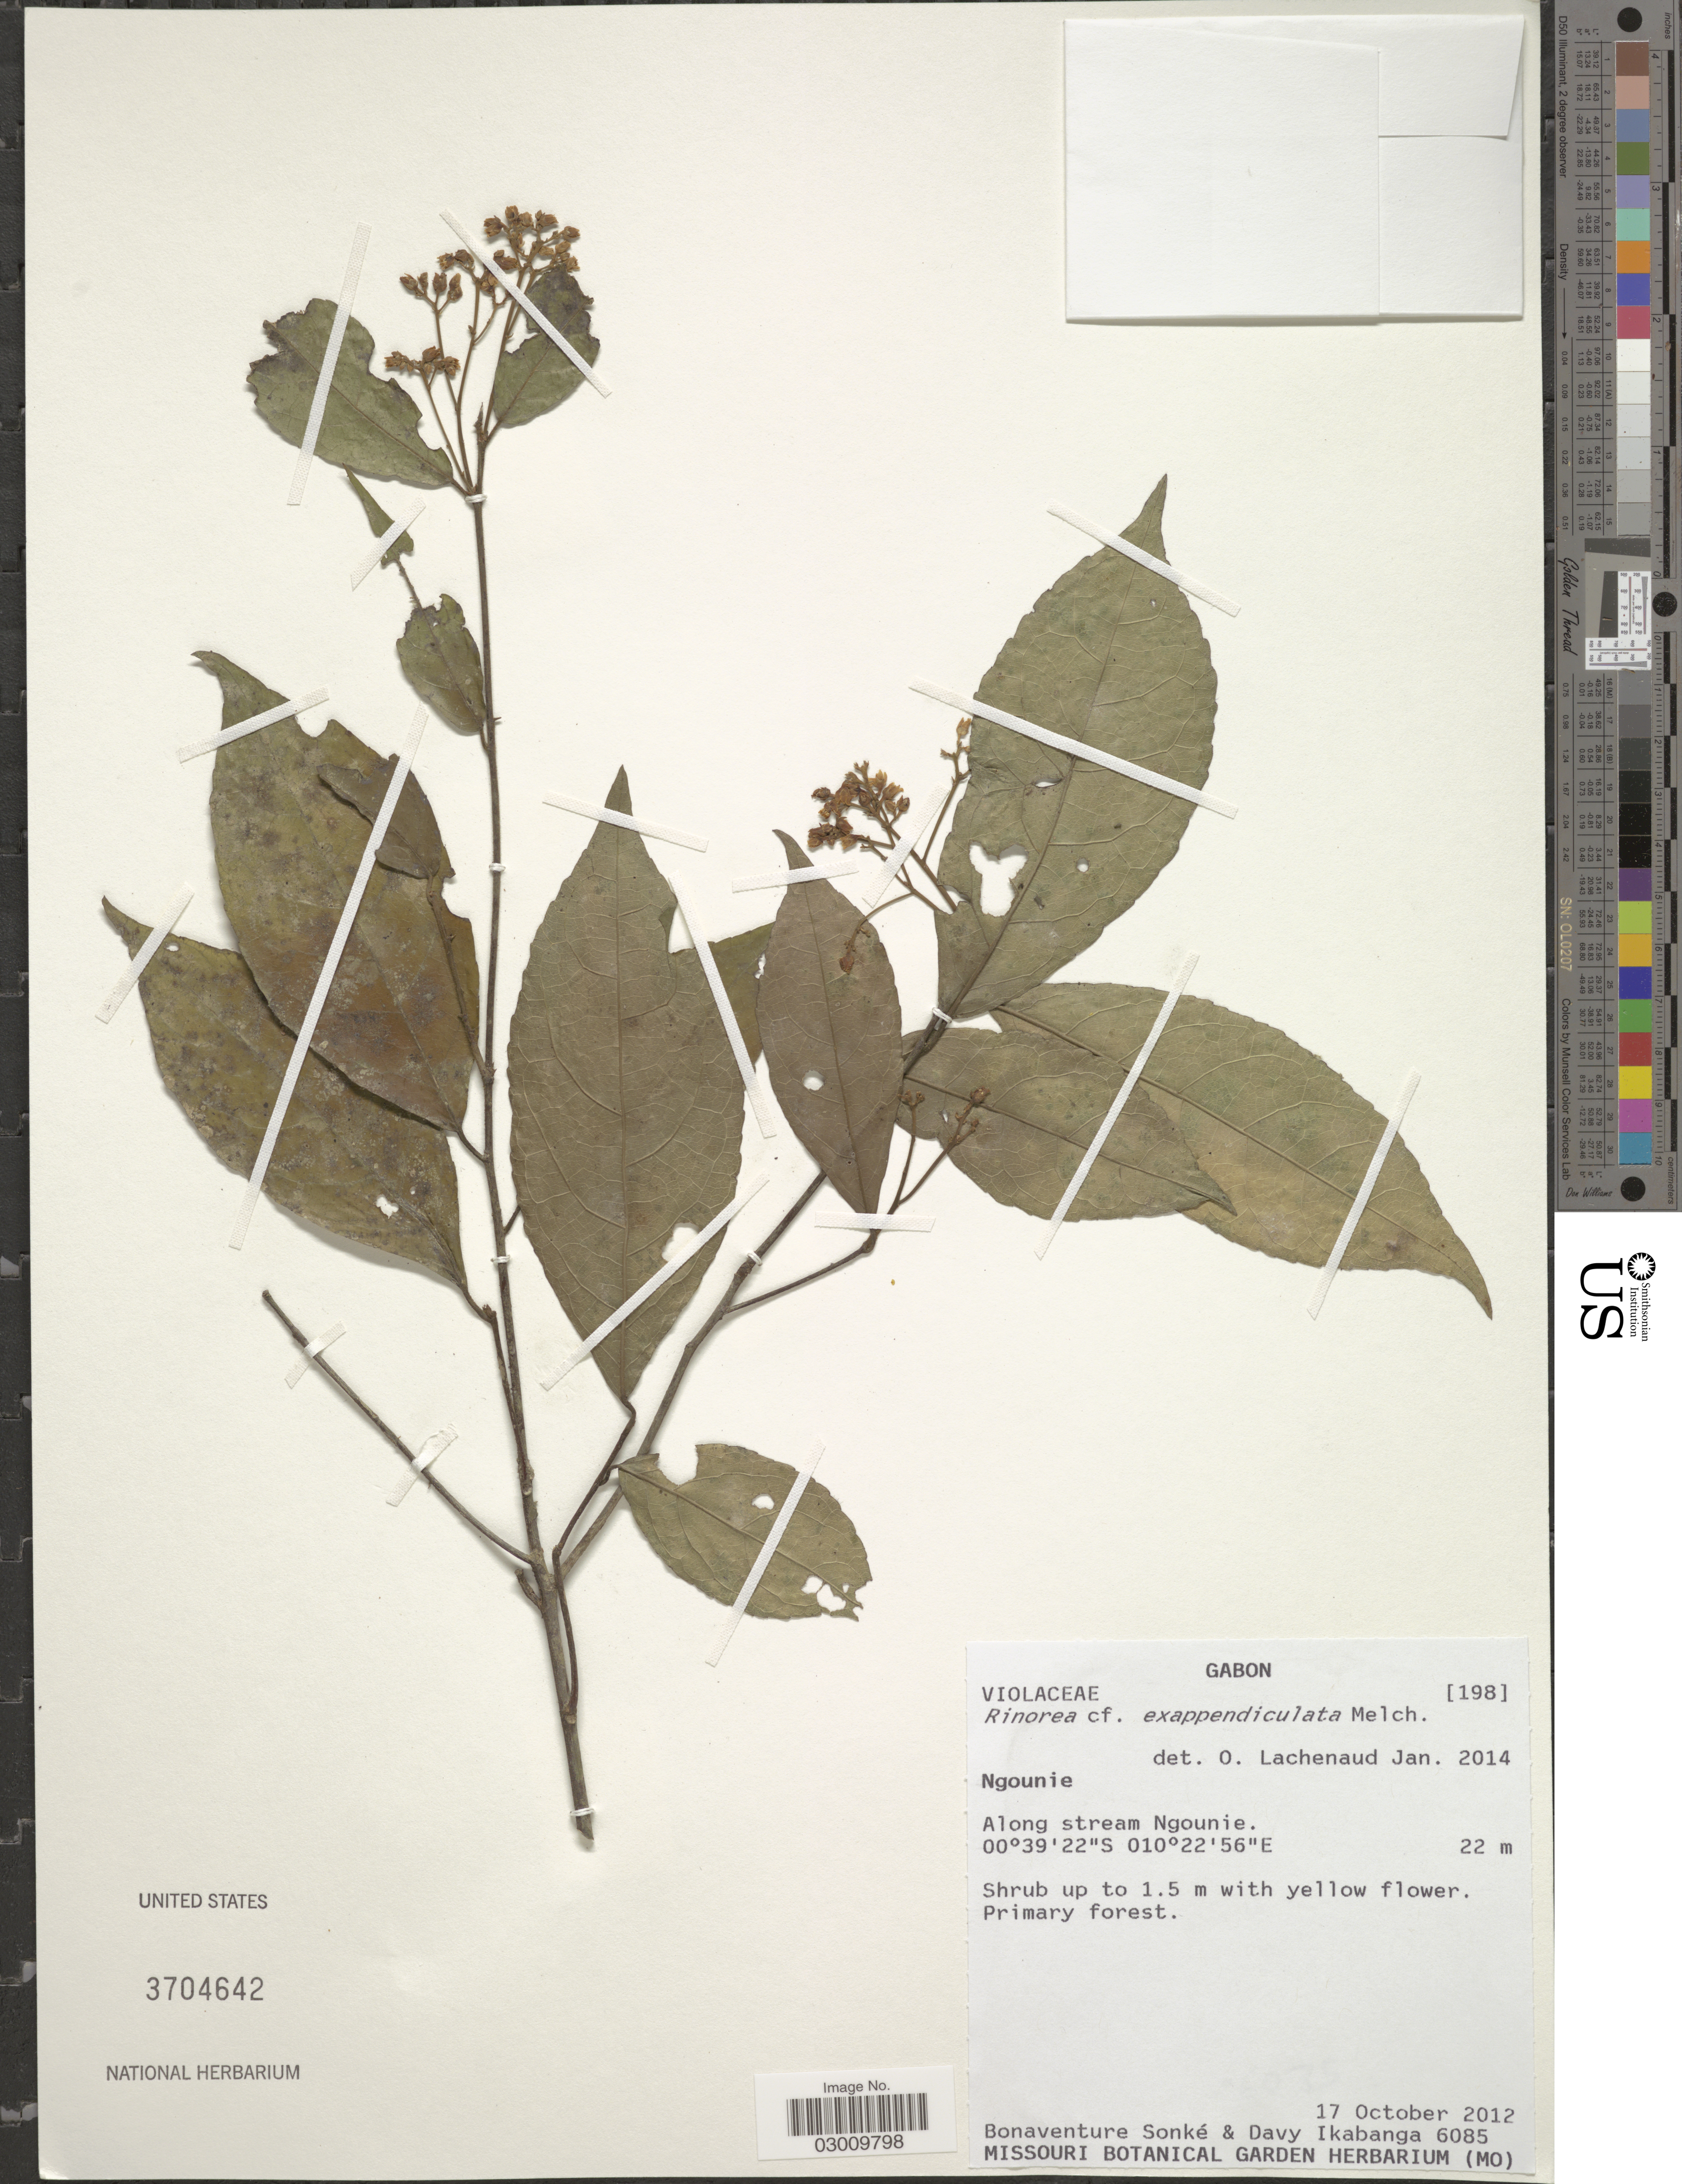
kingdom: Plantae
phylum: Tracheophyta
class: Magnoliopsida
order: Malpighiales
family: Violaceae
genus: Rinorea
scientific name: Rinorea exappendiculata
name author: Melch.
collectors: B. Sonké & D. Ikabanga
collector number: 6085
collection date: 2012-10-17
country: Gabon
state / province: Ngounie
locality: Along stream Ngounie.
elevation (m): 22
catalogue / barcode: US 3704642